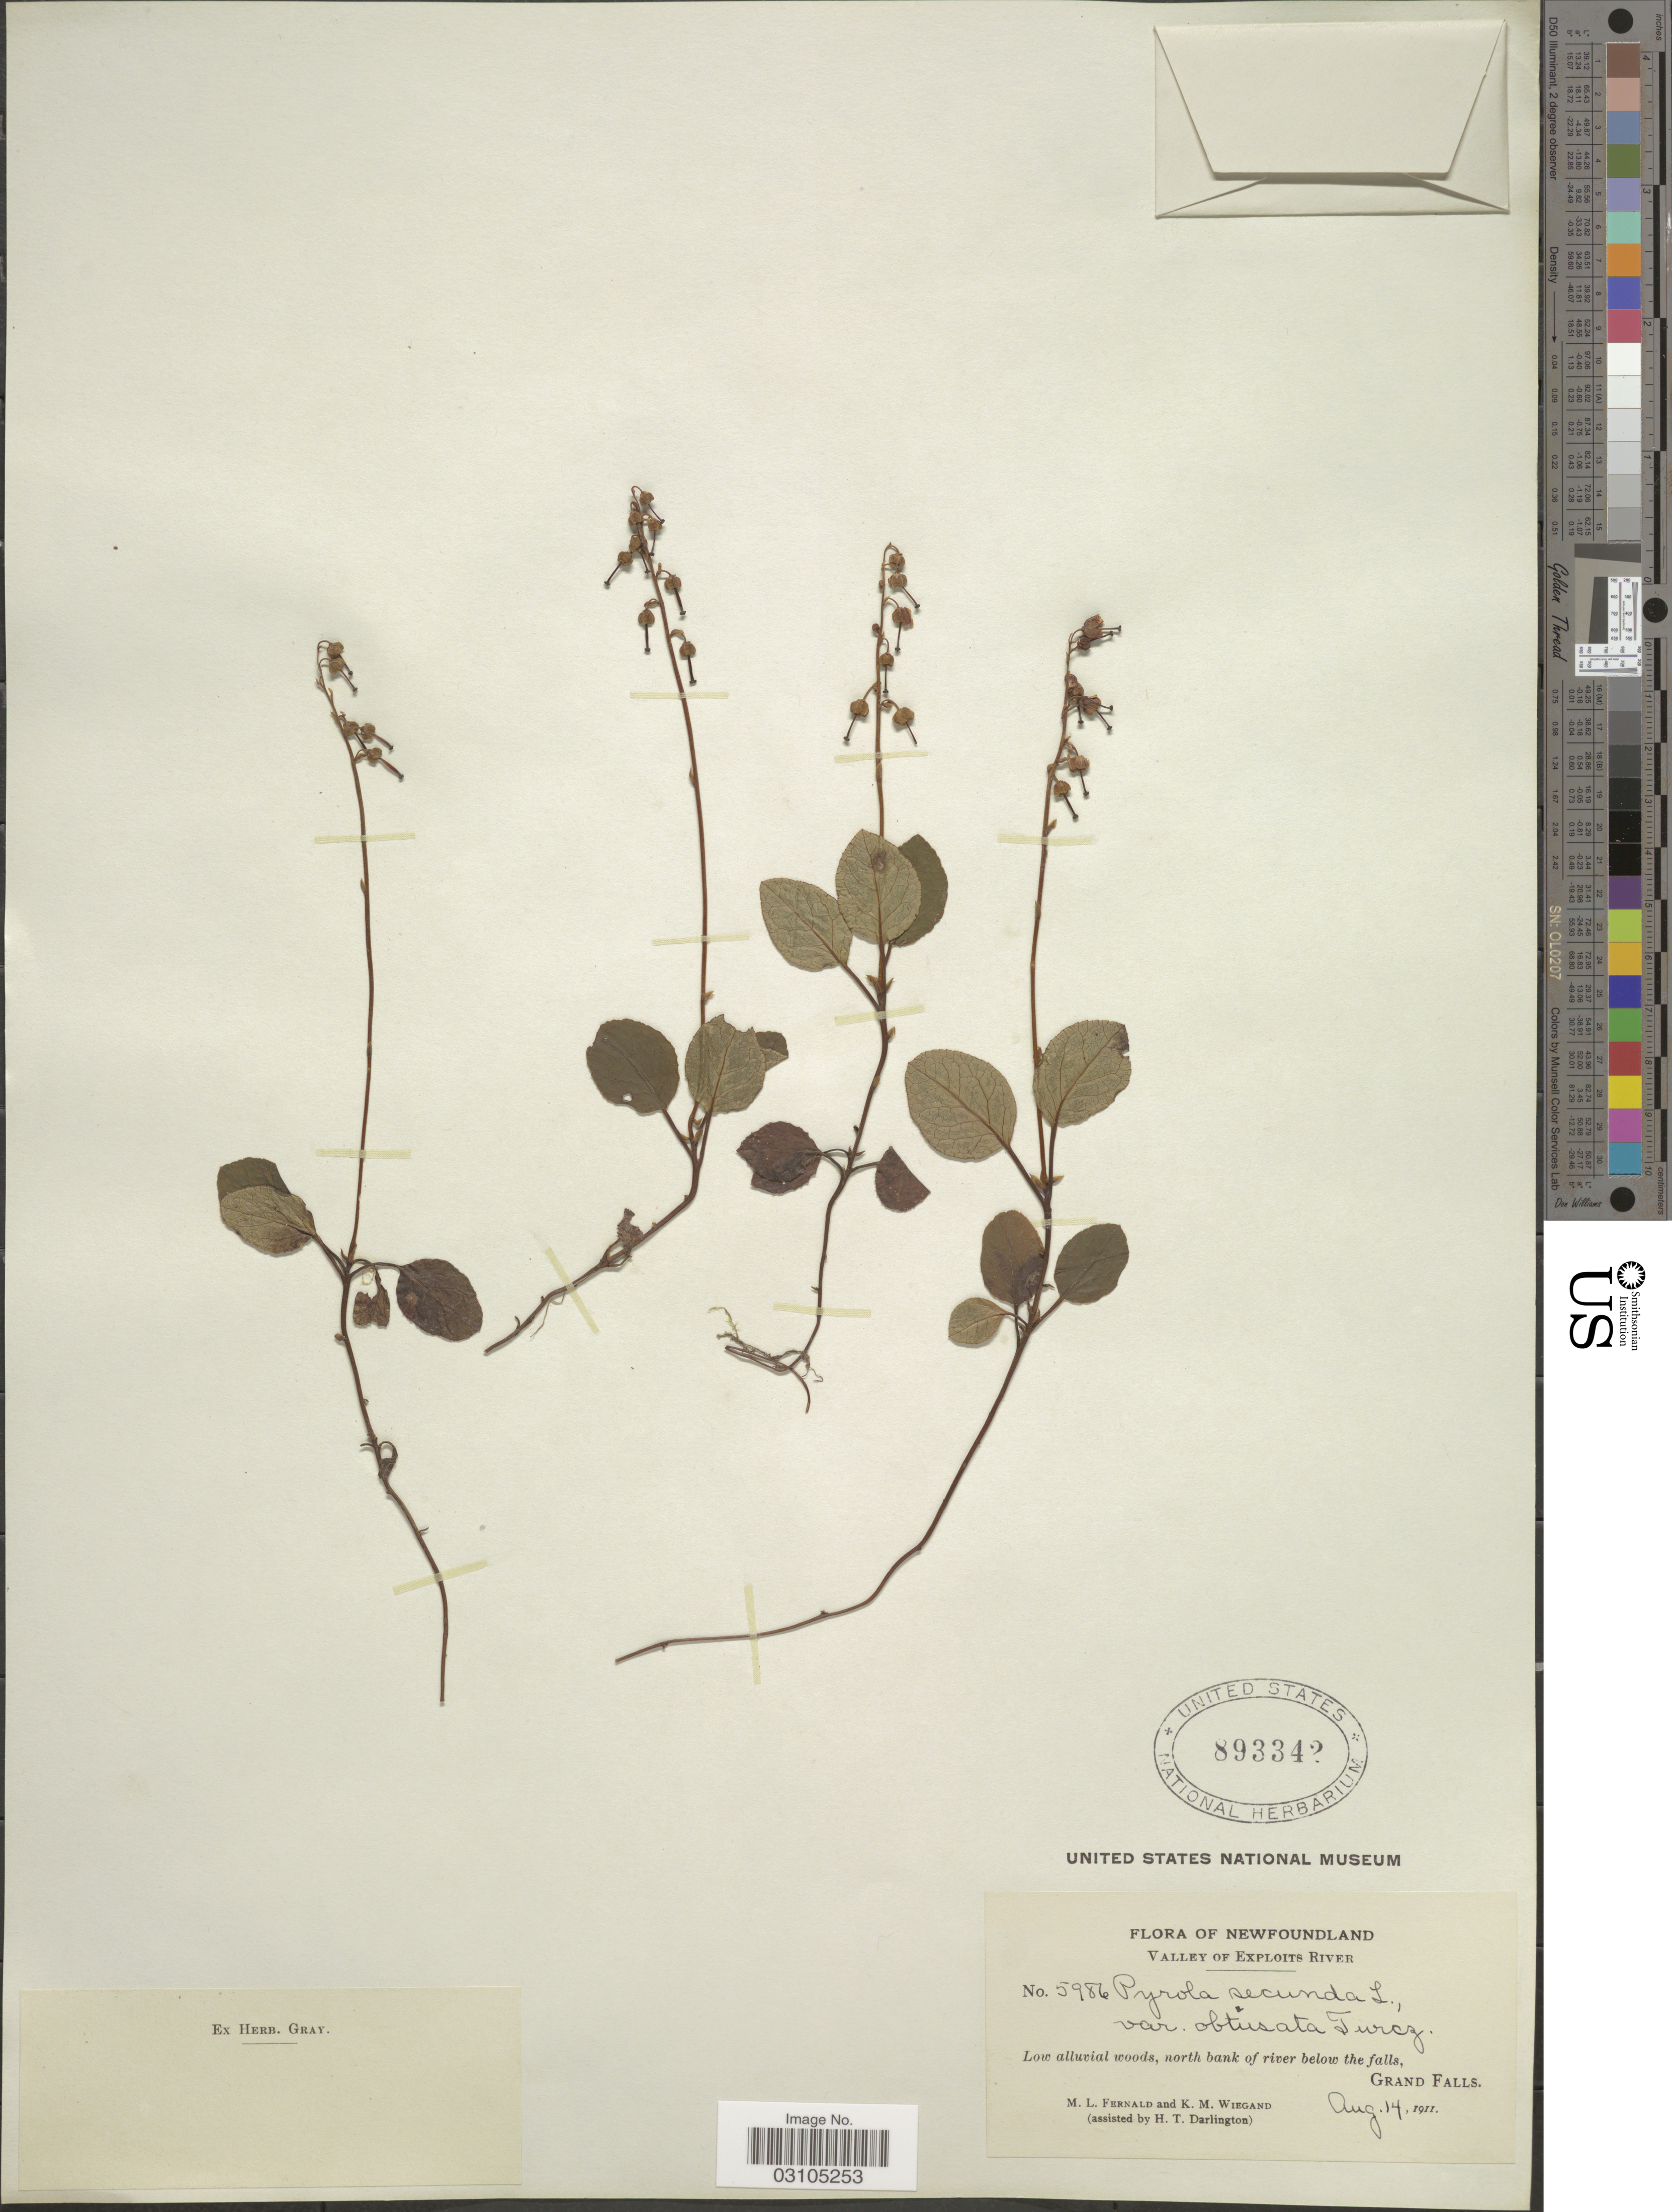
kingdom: Plantae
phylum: Tracheophyta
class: Magnoliopsida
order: Ericales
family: Ericaceae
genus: Orthilia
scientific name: Orthilia secunda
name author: (L.) House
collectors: M. L. Fernald, K. M. Wiegand & H. Darlington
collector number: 5986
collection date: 1911-08-14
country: Canada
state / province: Newfoundland and Labrador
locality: Valley of Exploits River. Low alluvial woods, north bank of river below the falls, Grand Falls.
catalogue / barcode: US 893342